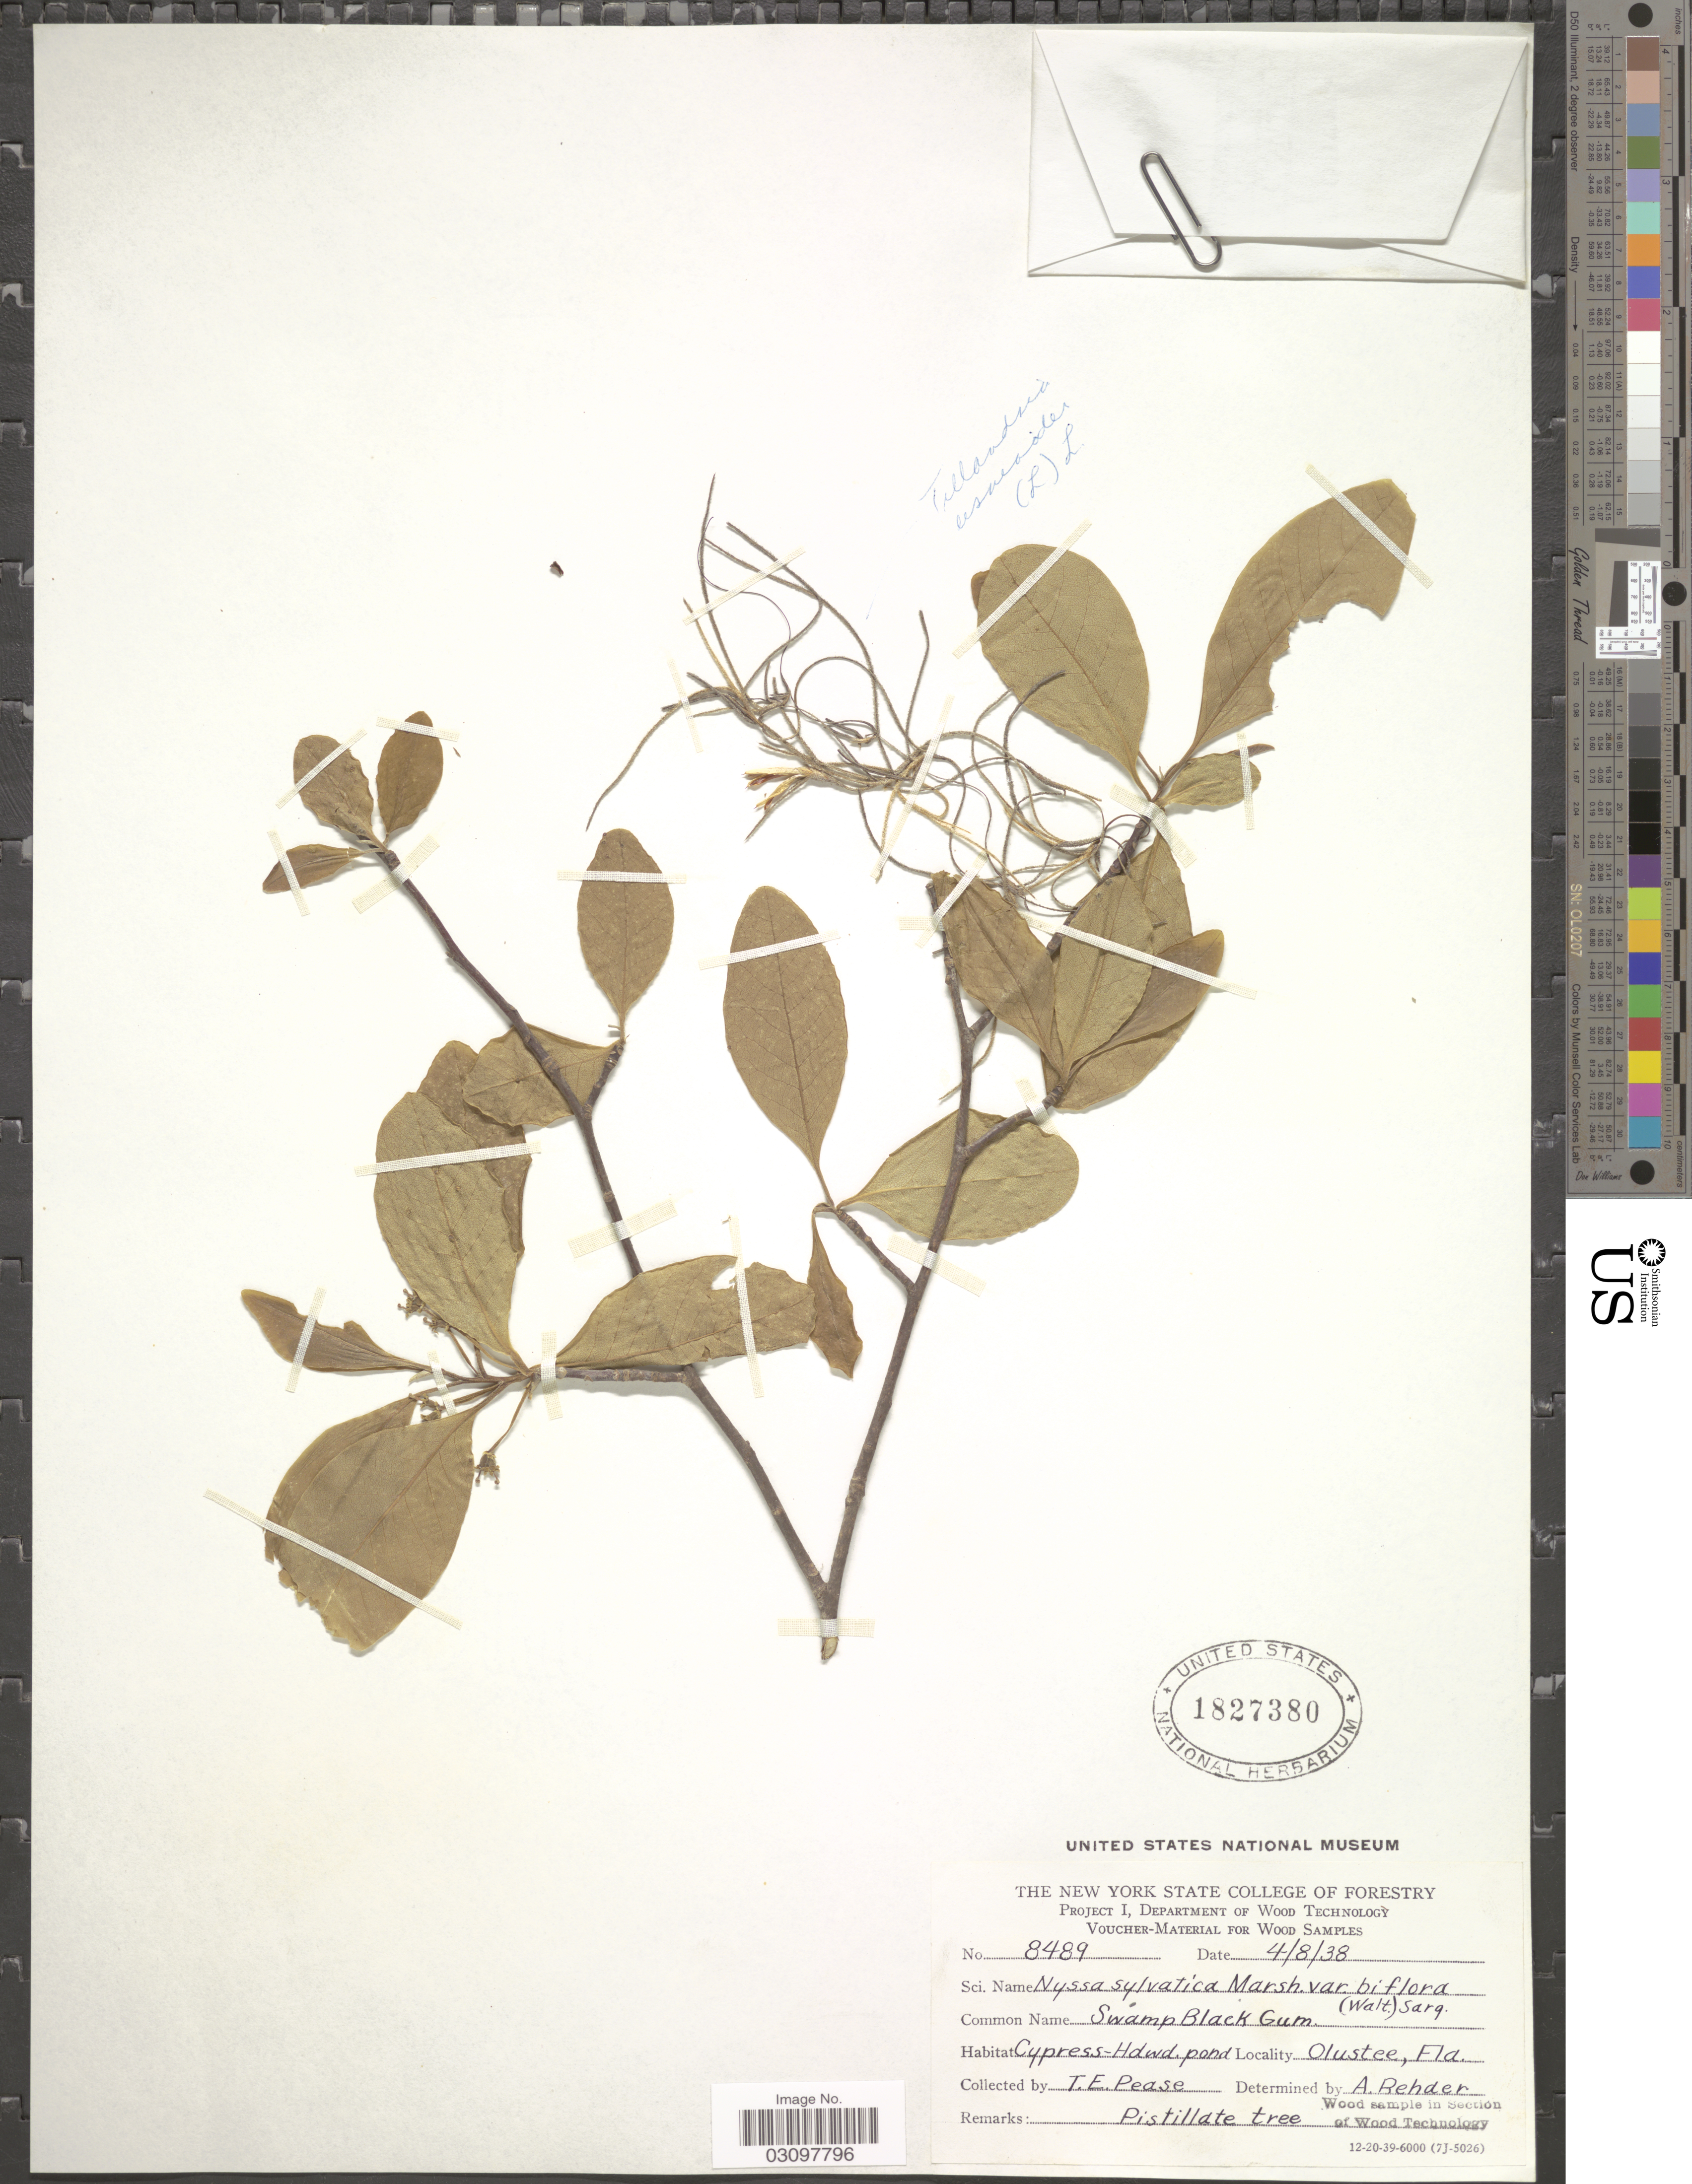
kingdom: Plantae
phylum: Tracheophyta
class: Magnoliopsida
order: Cornales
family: Nyssaceae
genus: Nyssa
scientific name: Nyssa biflora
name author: Walter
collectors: T. Pease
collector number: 8489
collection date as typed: Transcribed d/m/y: 8/4/38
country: United States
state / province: Florida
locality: Cypress-Hdwd. pond. Olustee, Fla.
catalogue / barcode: US 1827380